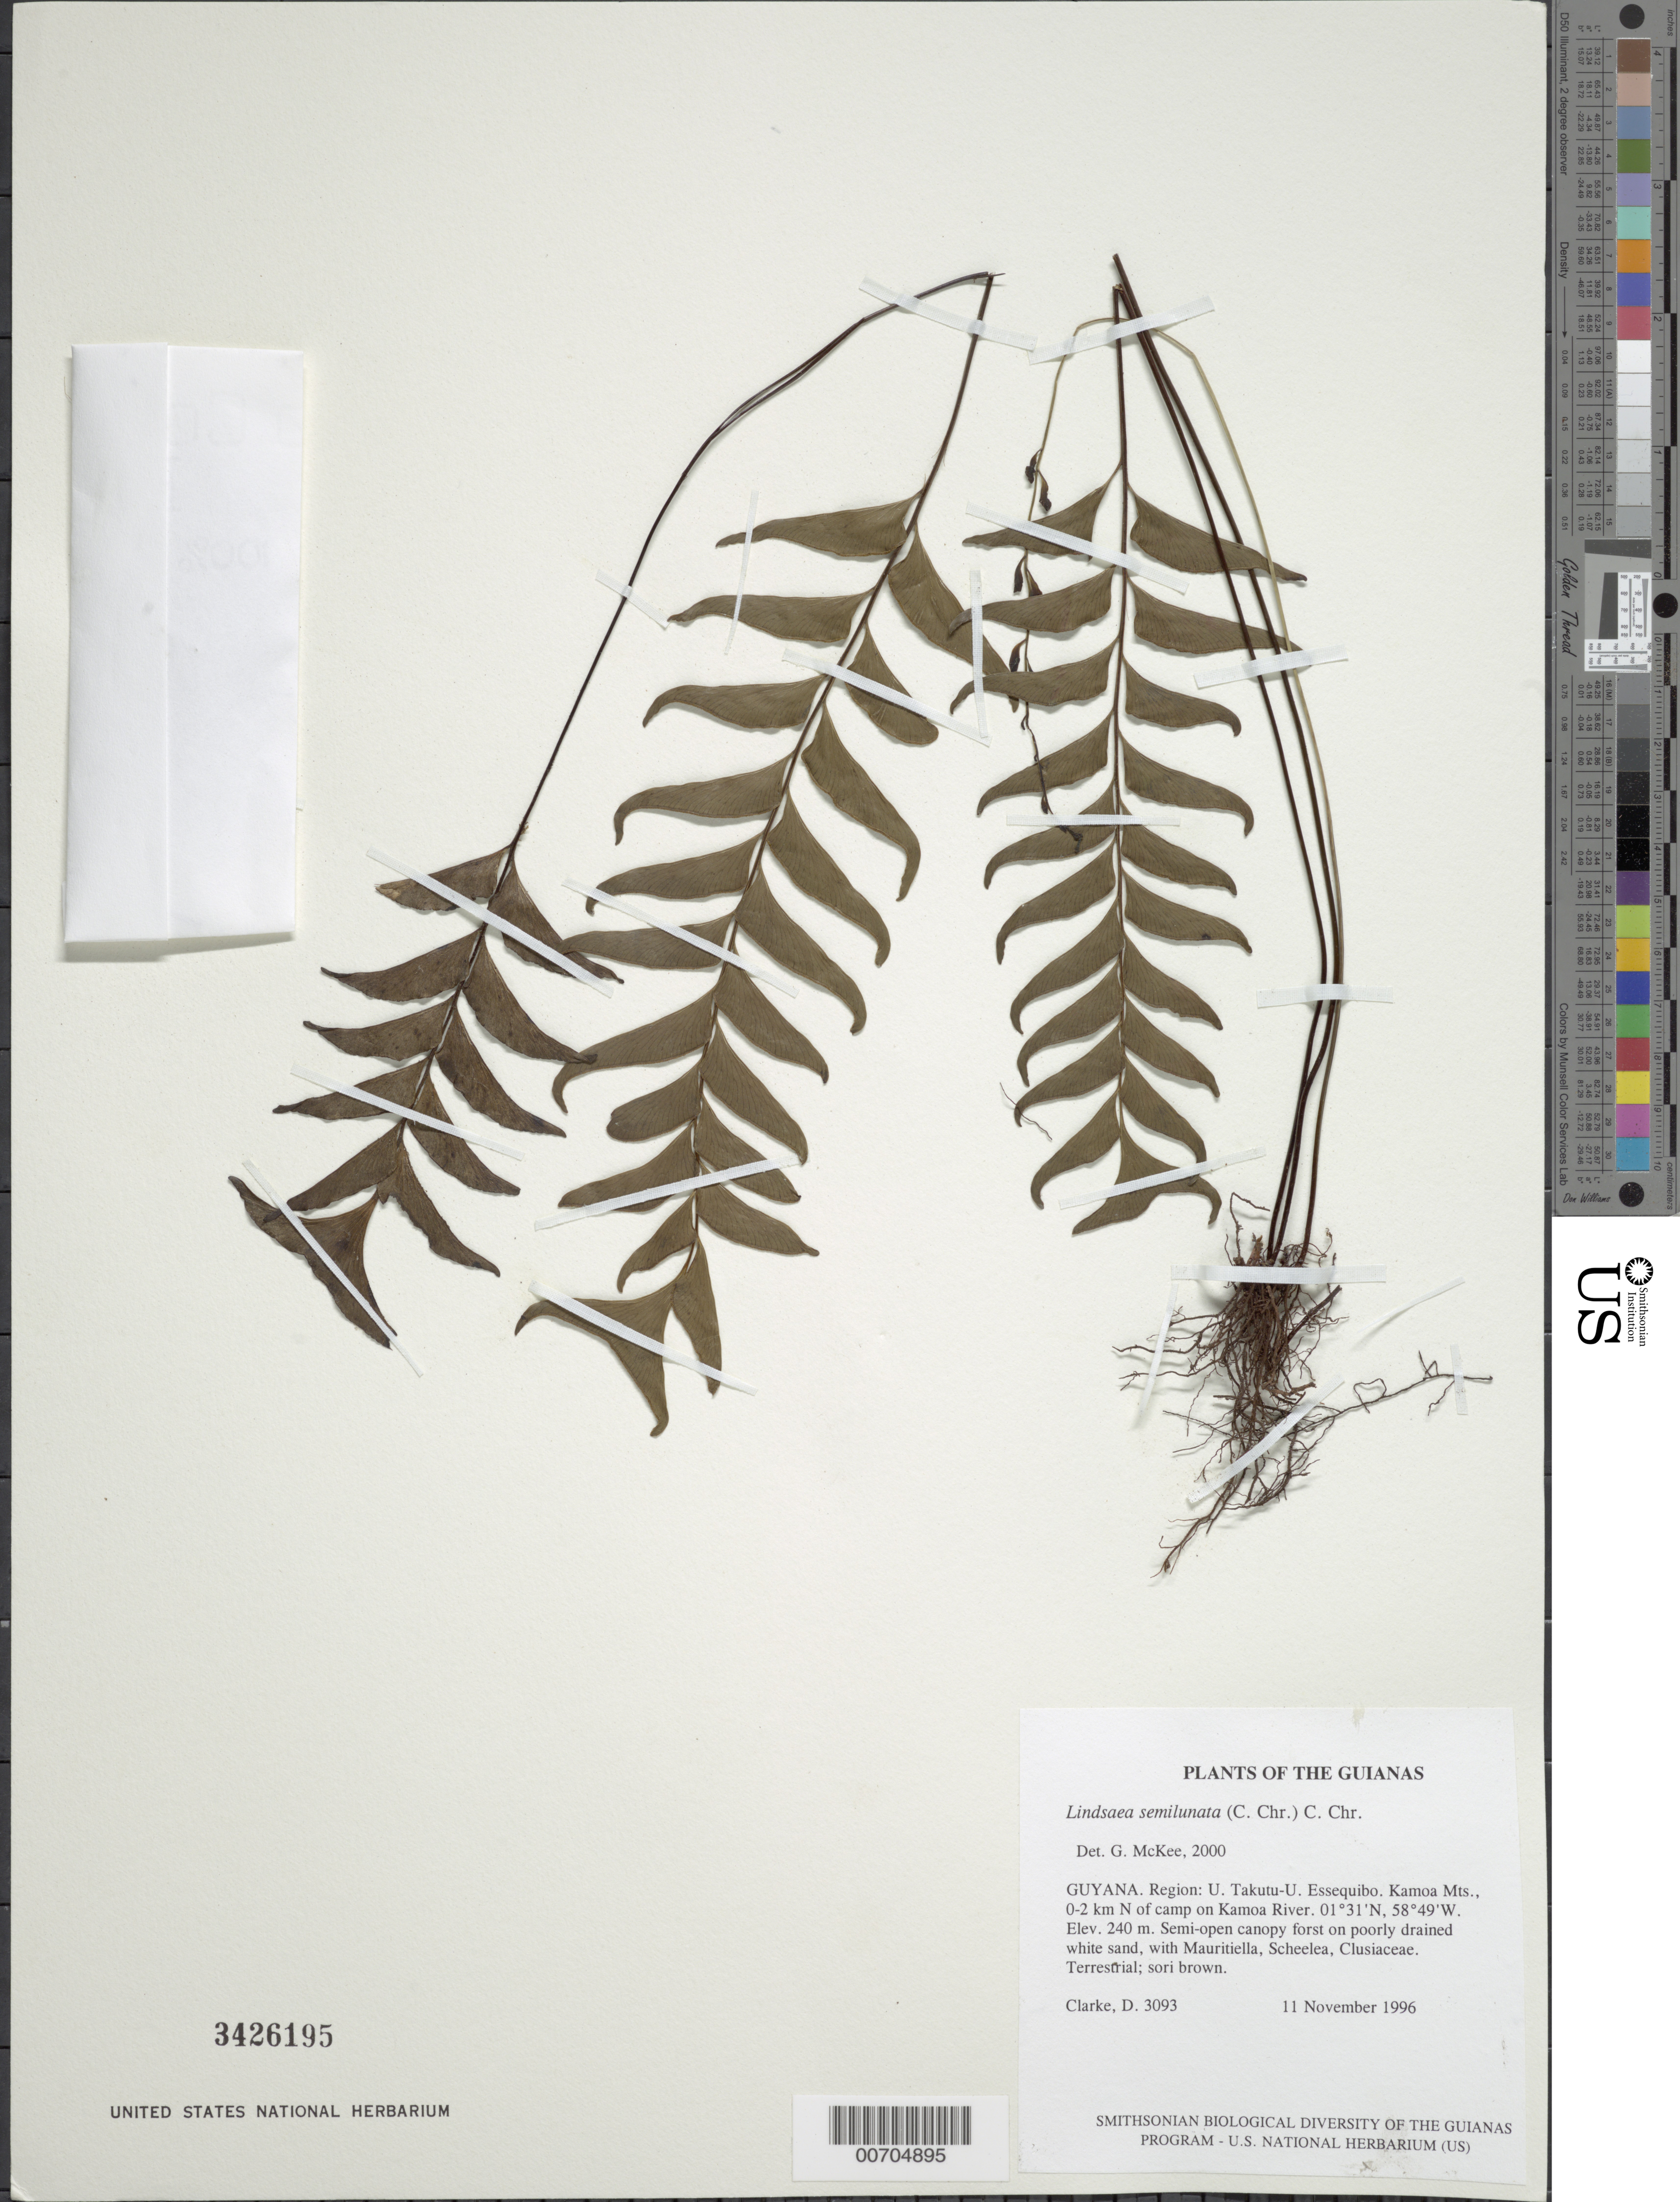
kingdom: Plantae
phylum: Tracheophyta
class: Polypodiopsida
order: Polypodiales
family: Lindsaeaceae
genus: Lindsaea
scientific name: Lindsaea semilunata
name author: (C. Chr.) C. Chr.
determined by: McKee, G. S., (US), NMNH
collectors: H. D. Clarke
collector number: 3093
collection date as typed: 11 November 1996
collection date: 1996-11-11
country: Guyana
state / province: U. Takutu-U. Essequibo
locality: Kamoa Mts., 0-2 km N of camp on Kamoa River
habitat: Semi-open canopy forest on poorly drained white sand, with Mauritiella, Scheelea, Clusiaceae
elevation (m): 240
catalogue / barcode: US 3426195